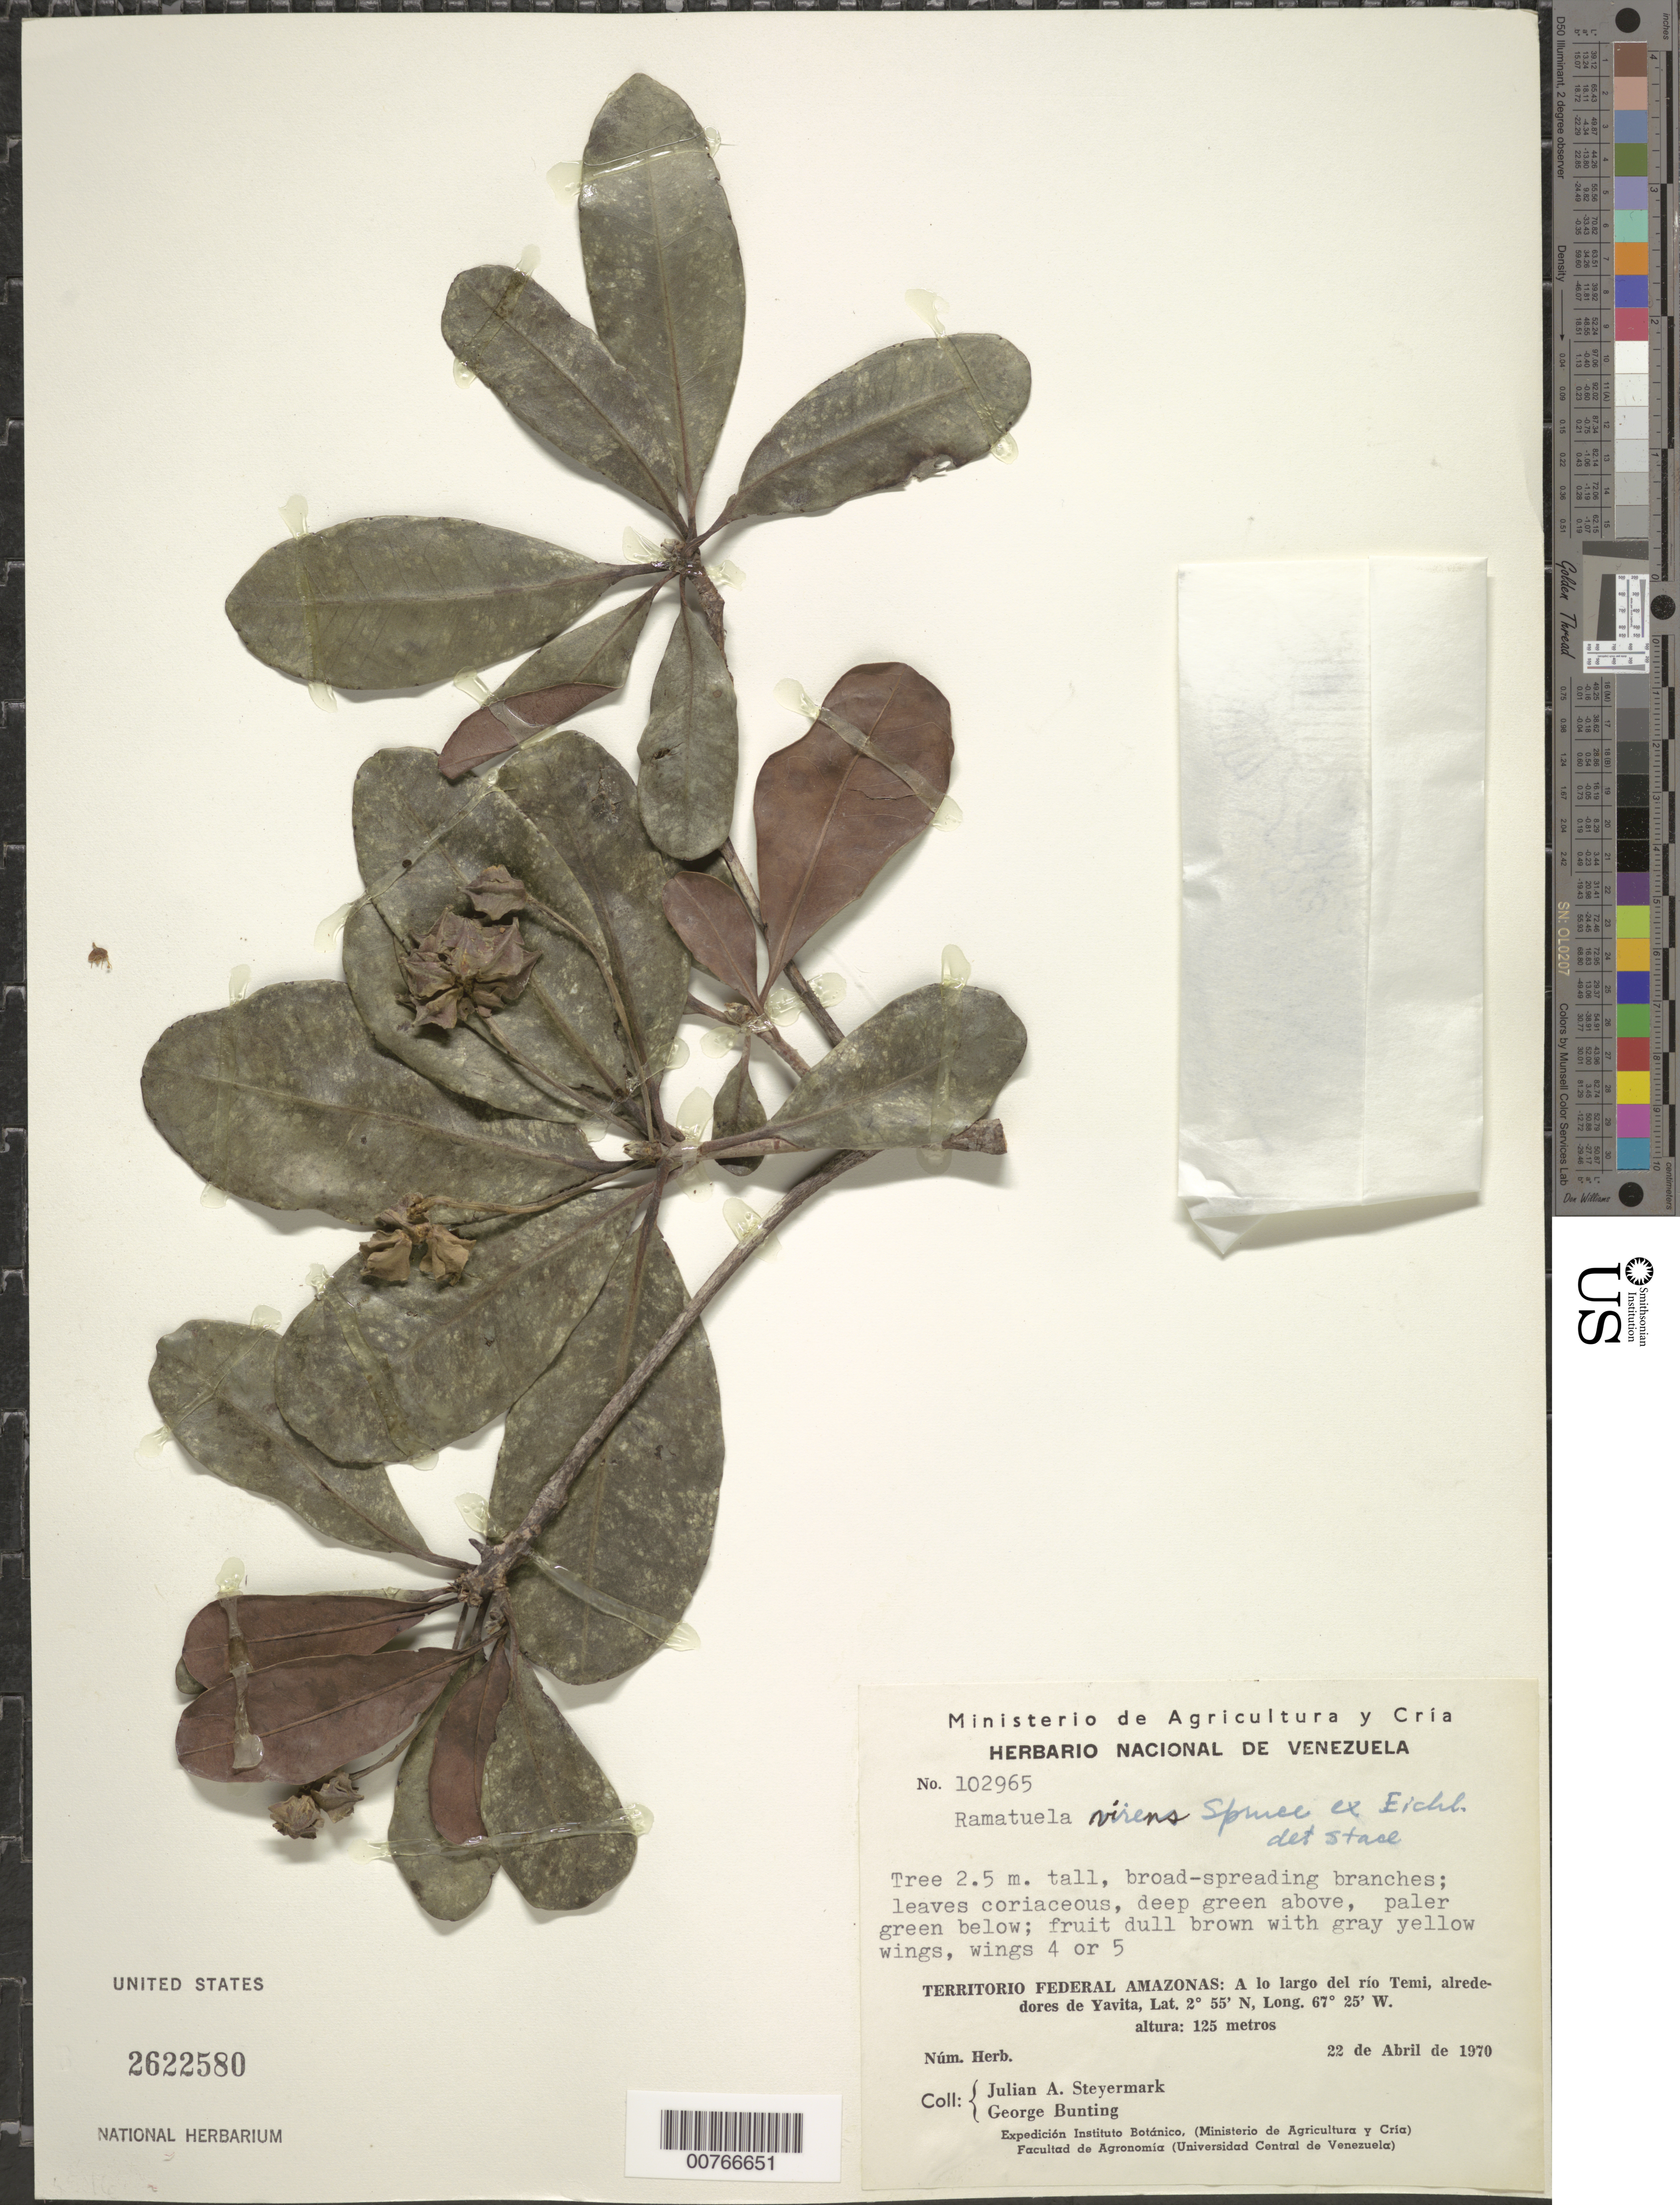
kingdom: Plantae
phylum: Tracheophyta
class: Magnoliopsida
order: Myrtales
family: Combretaceae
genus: Terminalia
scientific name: Terminalia virens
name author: (Spruce ex Eichler) Alwan & Stace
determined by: Stace, C. A.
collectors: J. Steyermark & G. S. Bunting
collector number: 102965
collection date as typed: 22-Apr-70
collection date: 1970-04-22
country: Venezuela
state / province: Amazonas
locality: Río Temi, near Yavita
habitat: Along river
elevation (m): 125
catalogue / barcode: US 2622580